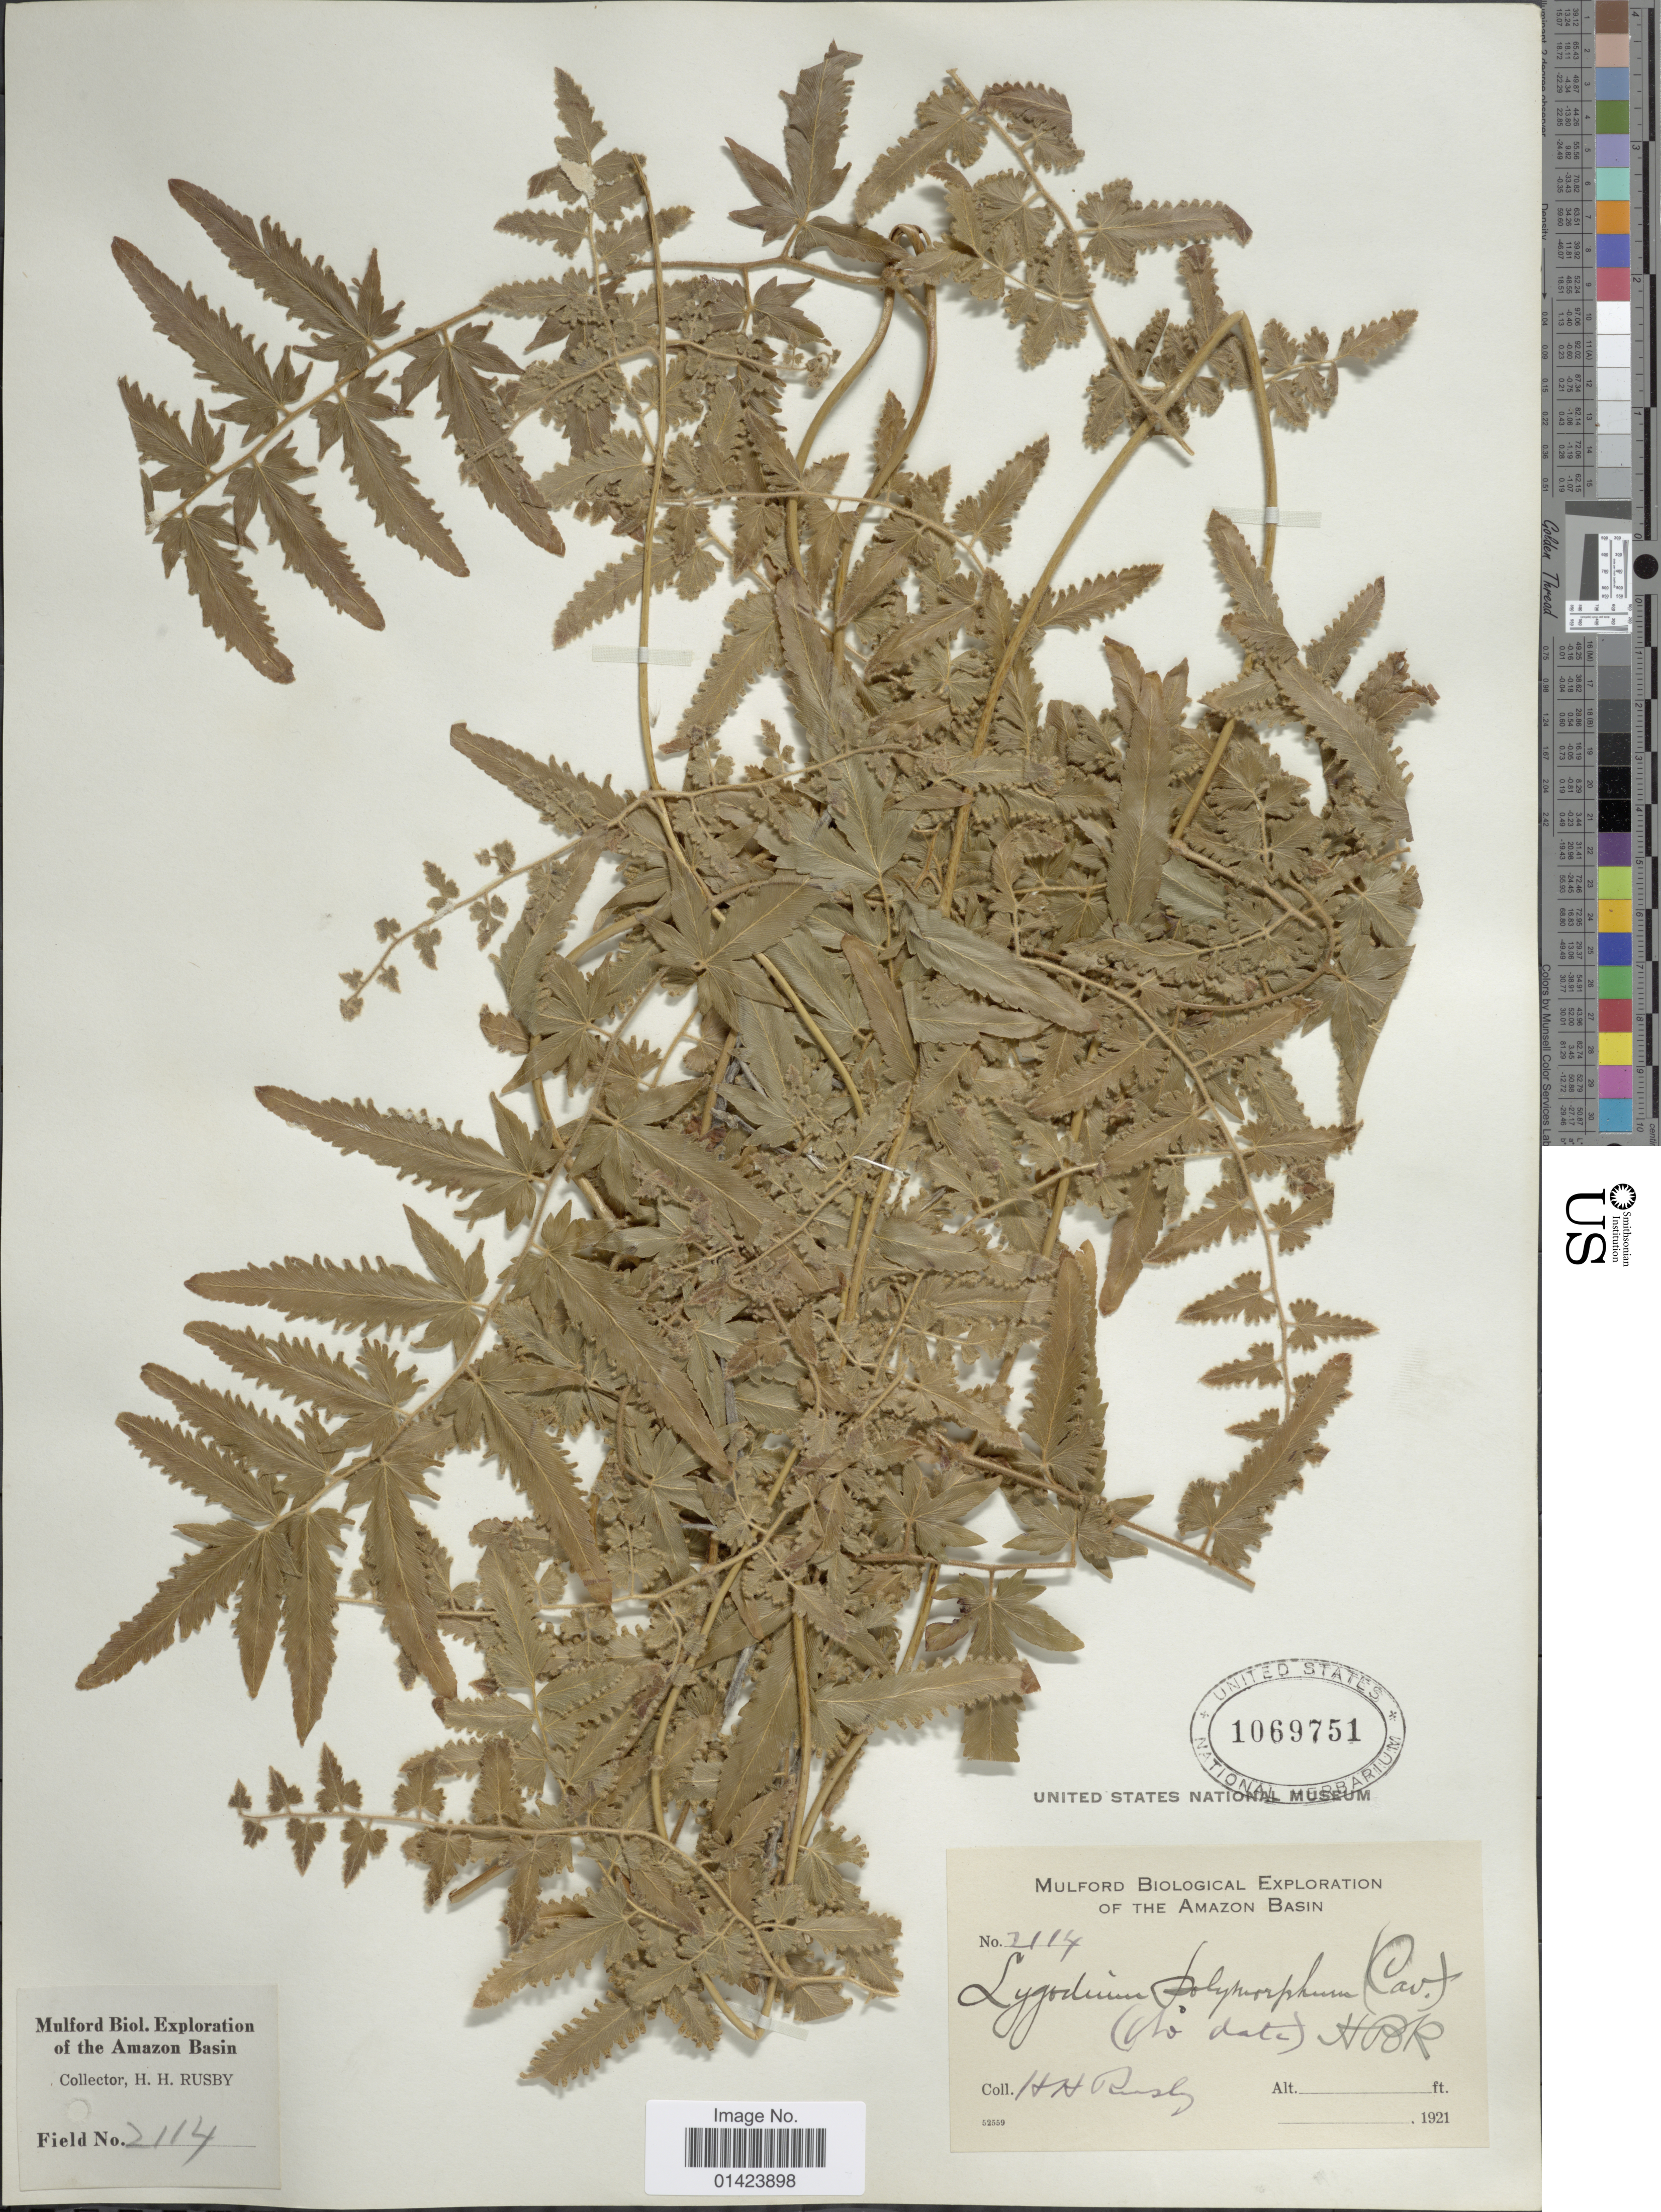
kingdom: Plantae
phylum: Tracheophyta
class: Polypodiopsida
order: Schizaeales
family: Lygodiaceae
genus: Lygodium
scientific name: Lygodium venustum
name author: Sw.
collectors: H. H. Rusby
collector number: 2114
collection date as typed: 1921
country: Bolivia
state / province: La Paz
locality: Amazon Basin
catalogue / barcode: US 1069751